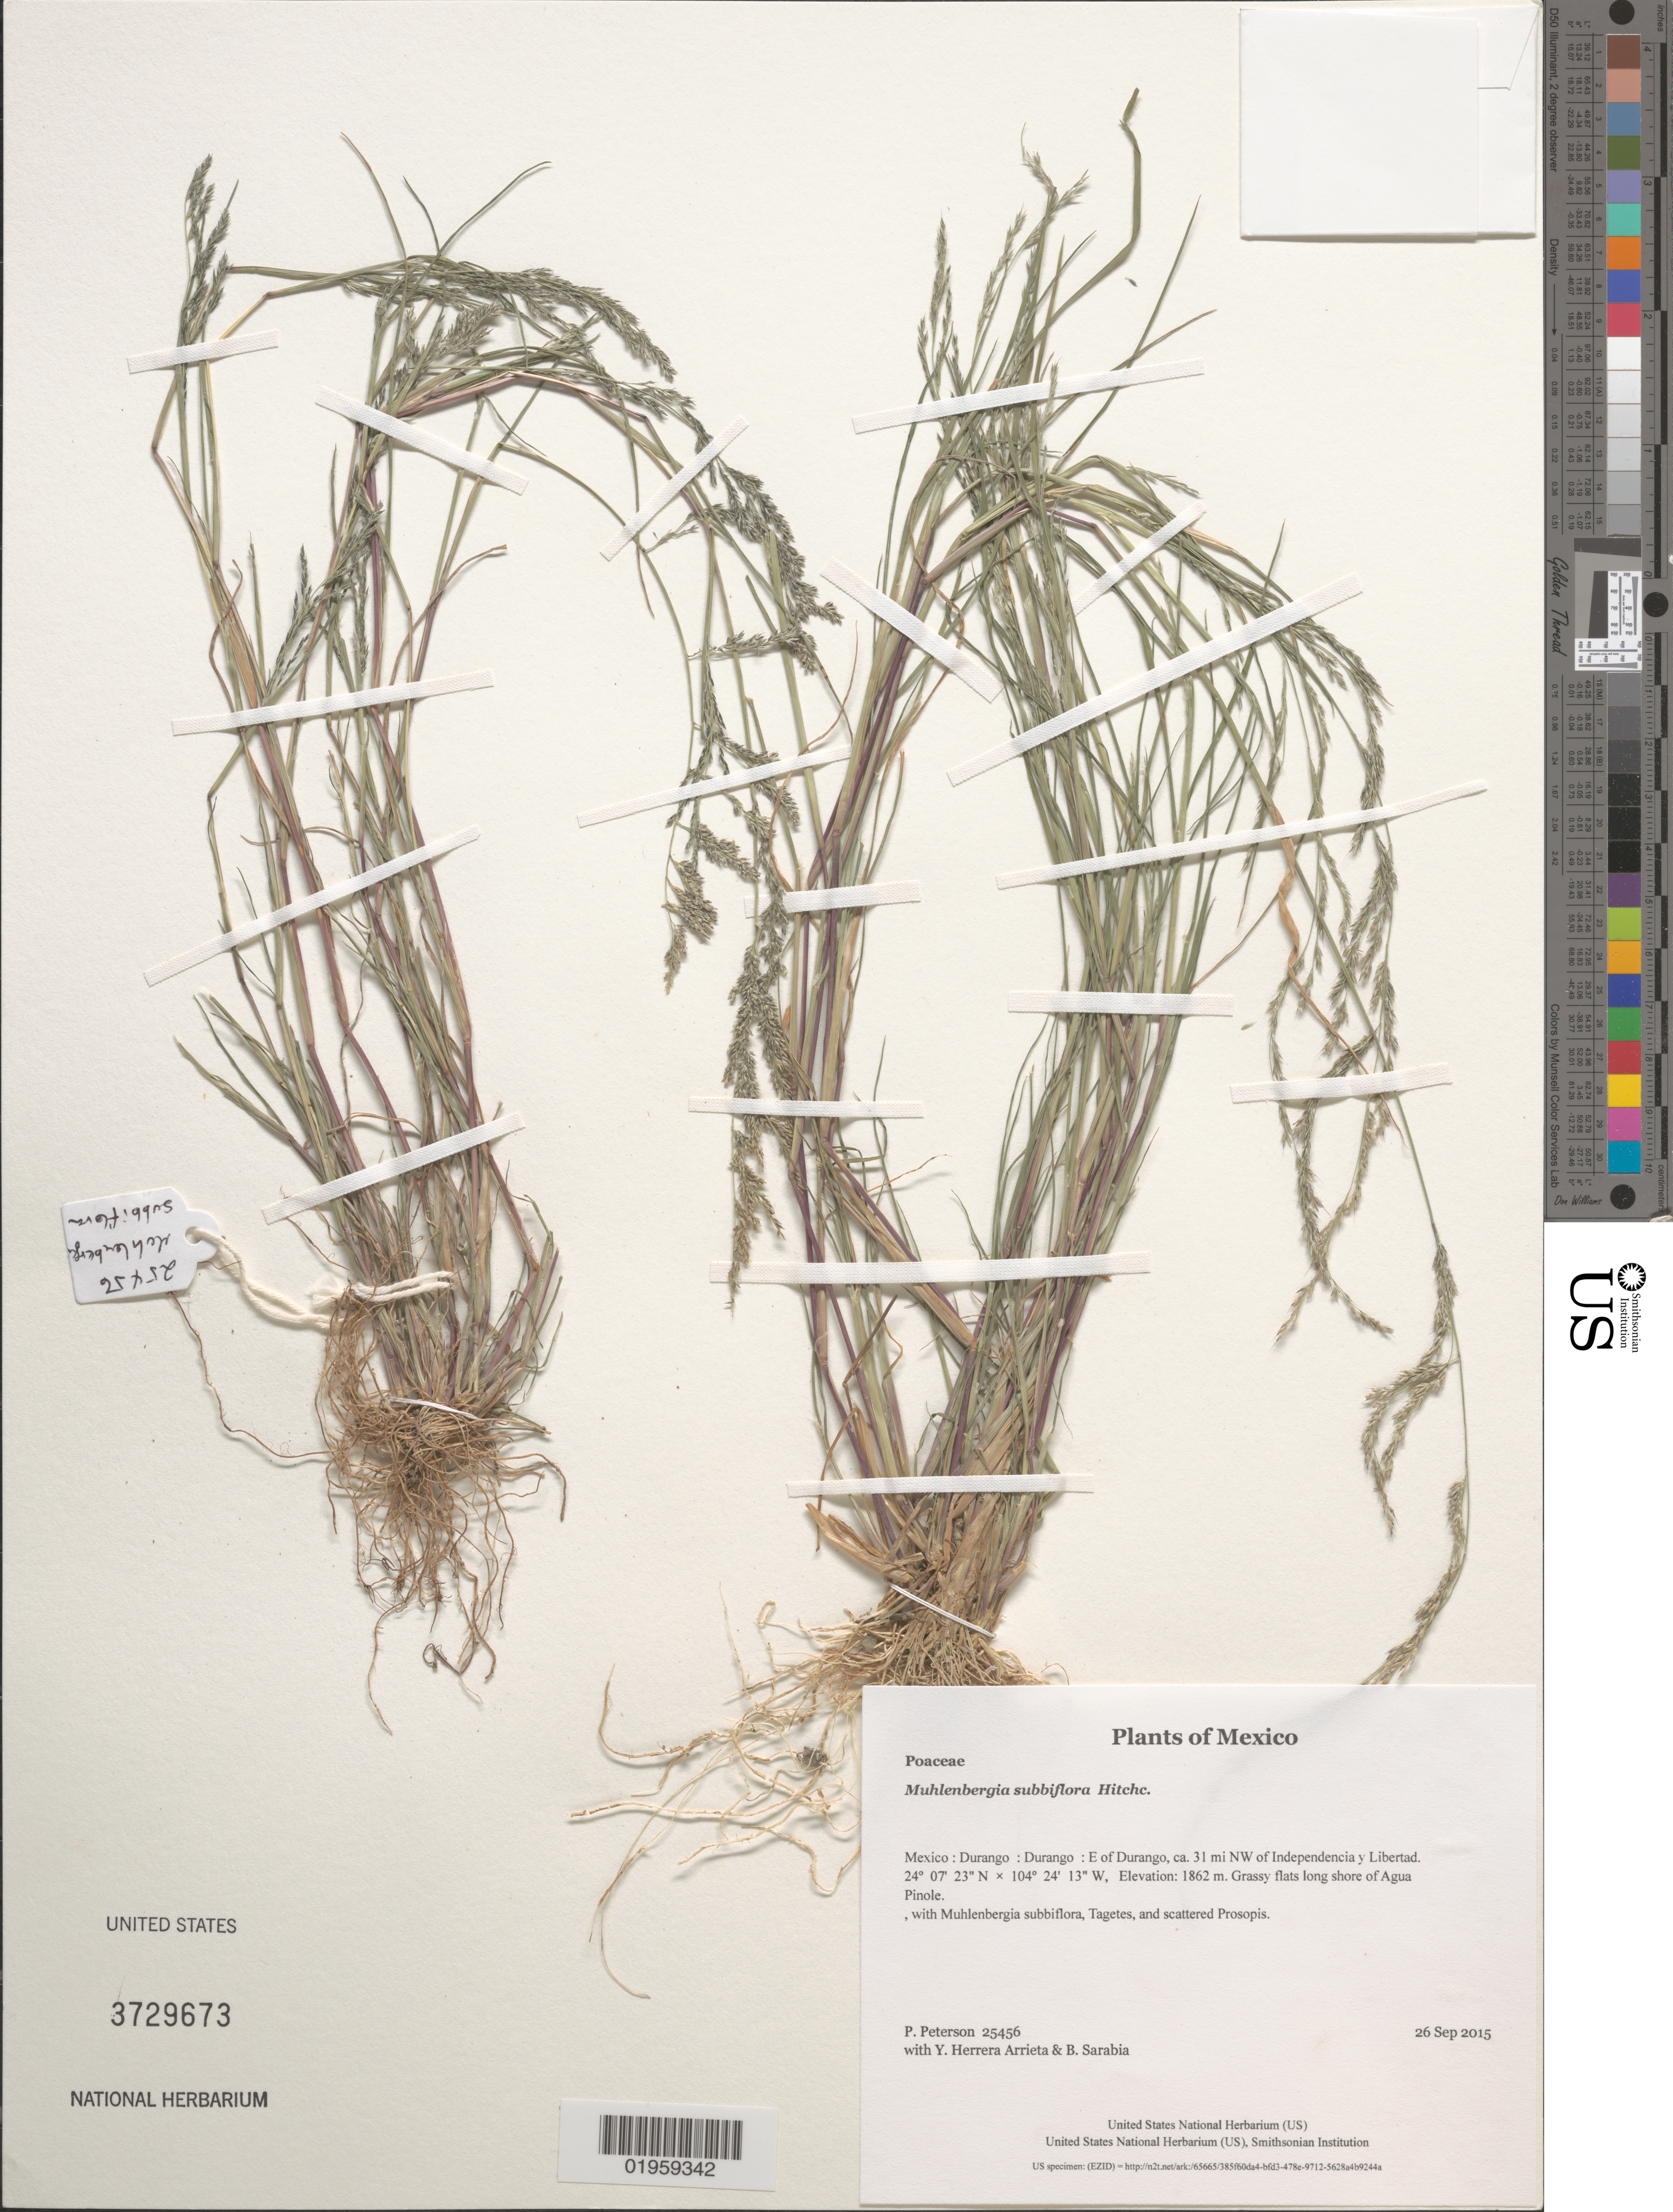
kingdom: Plantae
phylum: Tracheophyta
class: Liliopsida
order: Poales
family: Poaceae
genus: Muhlenbergia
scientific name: Muhlenbergia subbiflora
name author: Hitchc.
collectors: P. M. Peterson, Y. Herrera Arrieta & B. Sarabia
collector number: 25456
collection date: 2015-09-26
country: Mexico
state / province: Durango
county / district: Durango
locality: E of Durango, ca. 31 mi NW of Independencia y Libertad.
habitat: Grassy flats long shore of Agua Pinole.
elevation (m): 1862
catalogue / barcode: US 3729673